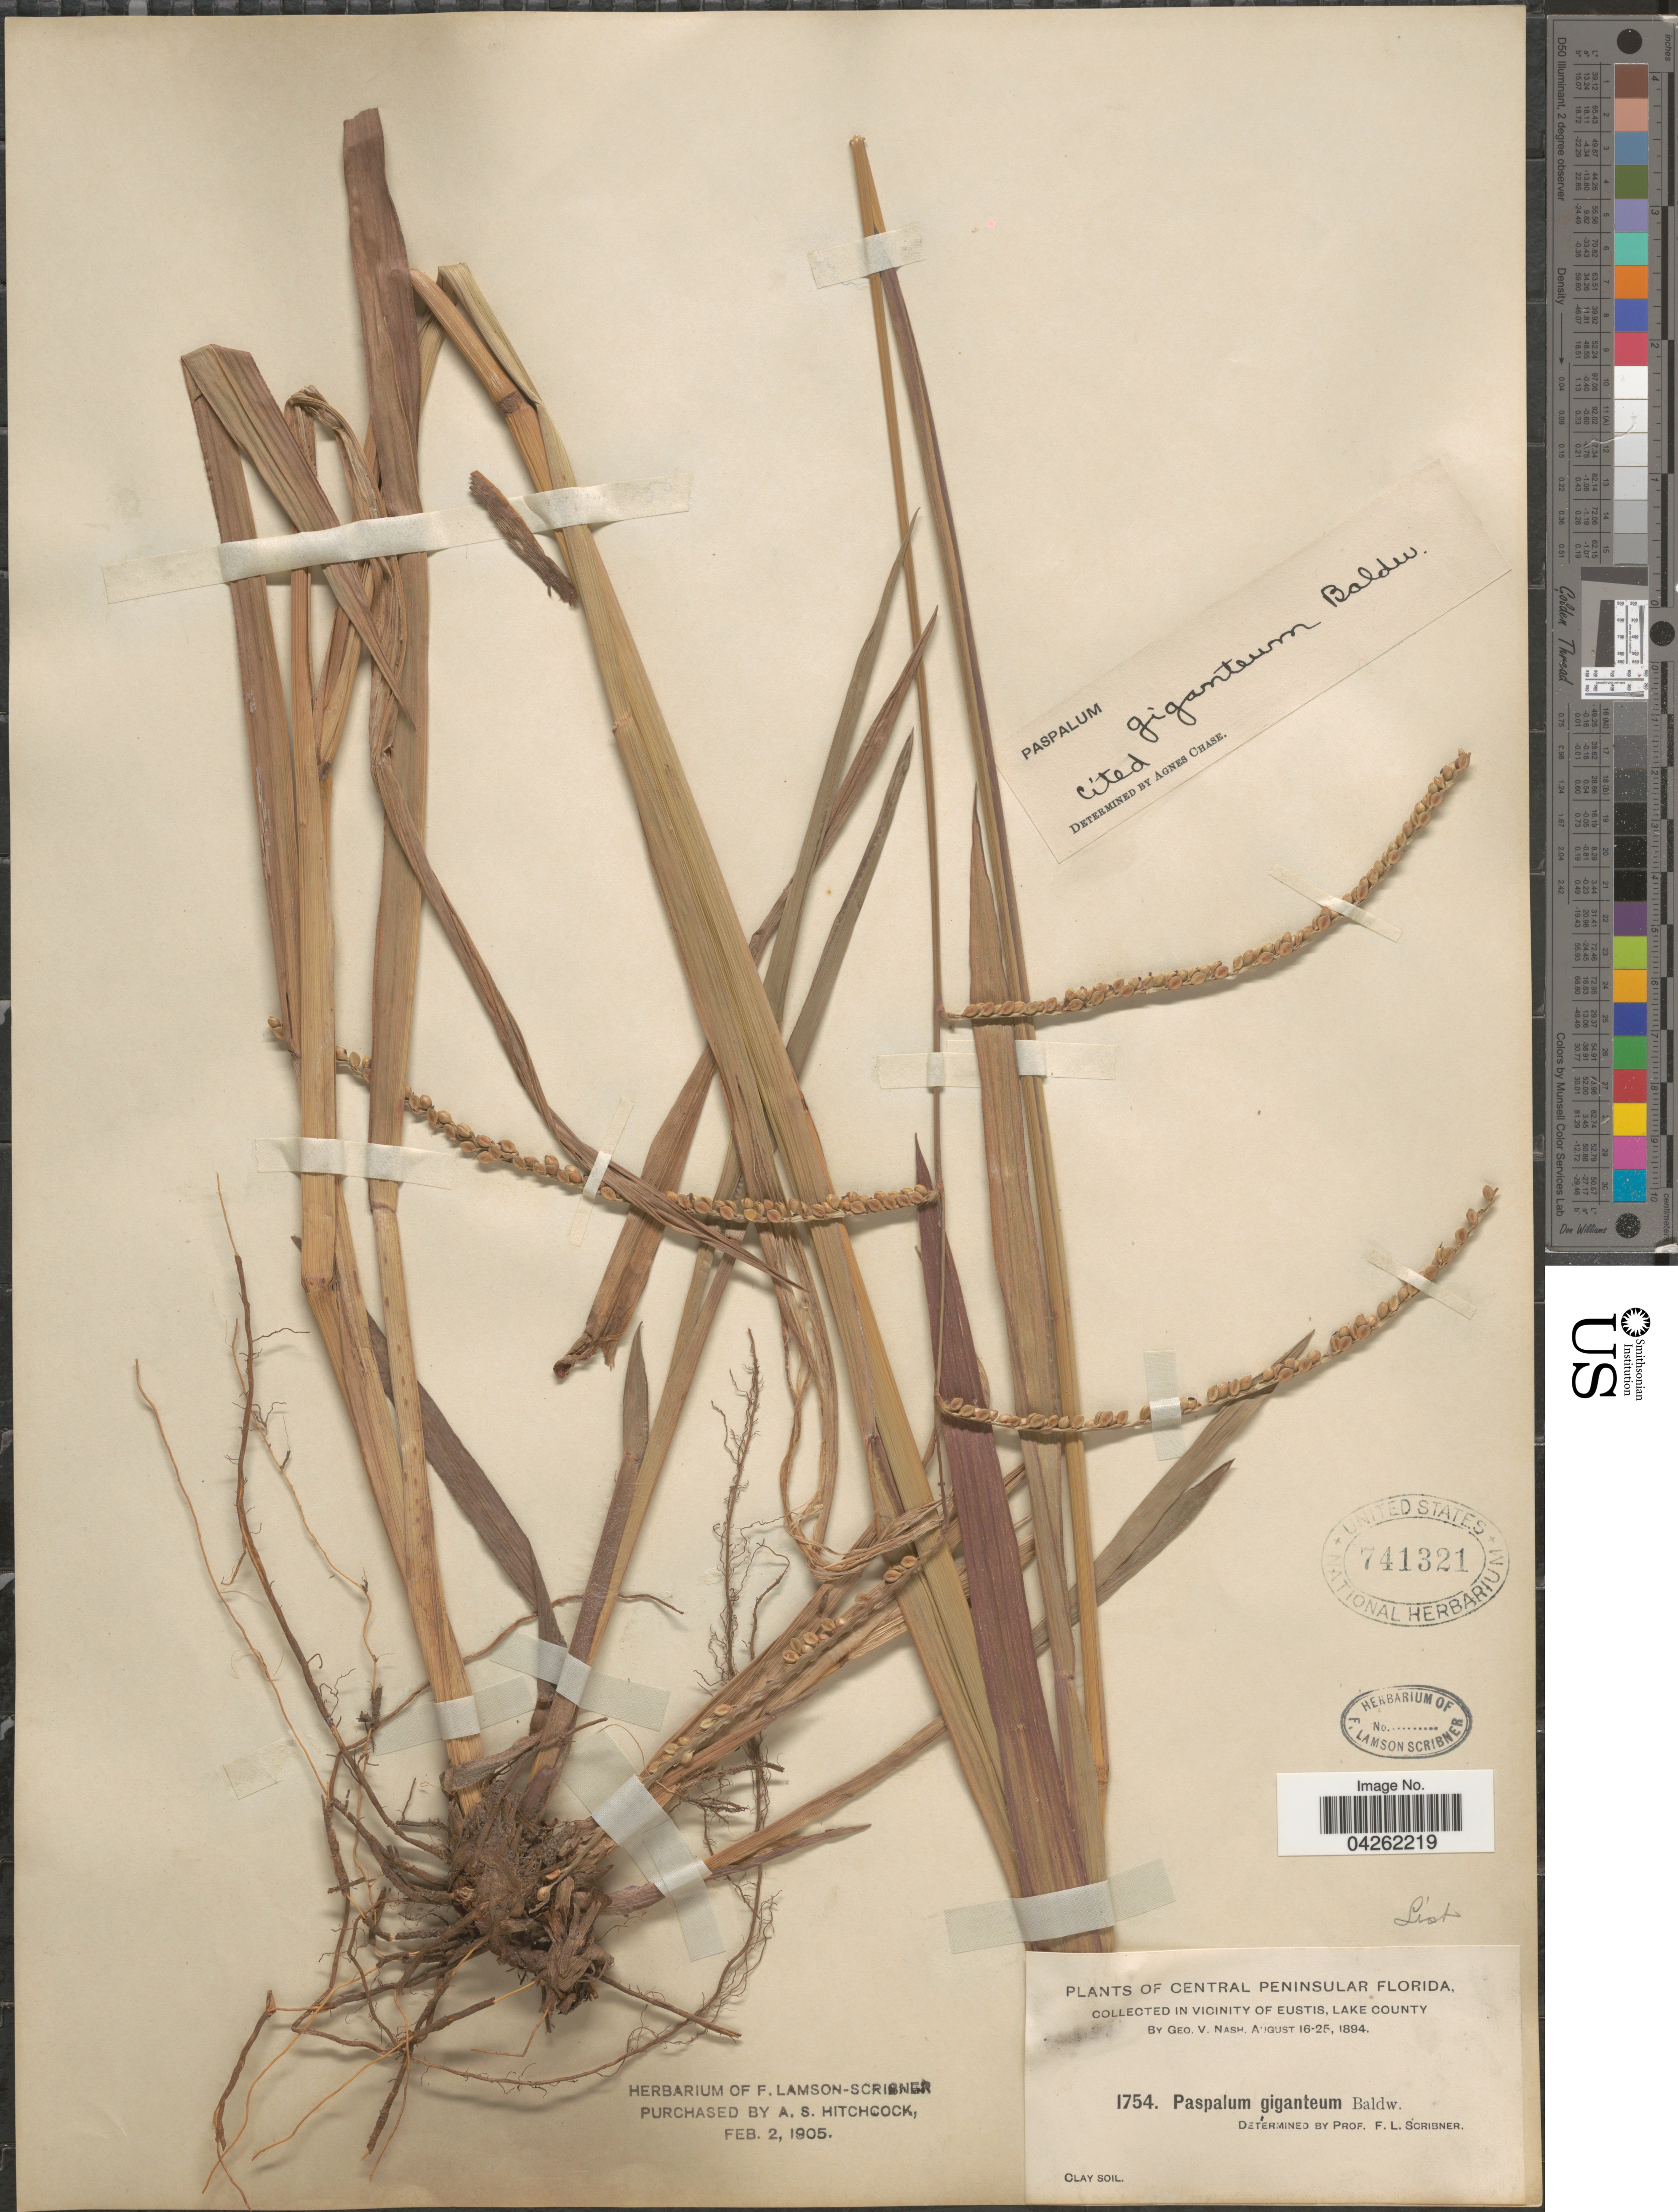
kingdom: Plantae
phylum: Tracheophyta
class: Liliopsida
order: Poales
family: Poaceae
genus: Paspalum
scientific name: Paspalum giganteum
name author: Baldwin ex Vasey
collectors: G. V. Nash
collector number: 1754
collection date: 1894-08-16/1894-08-25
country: United States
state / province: Florida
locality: Central Peninsular Florida. In Vicinity of Eustis, Lake County. Clay soil.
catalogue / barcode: US 741321